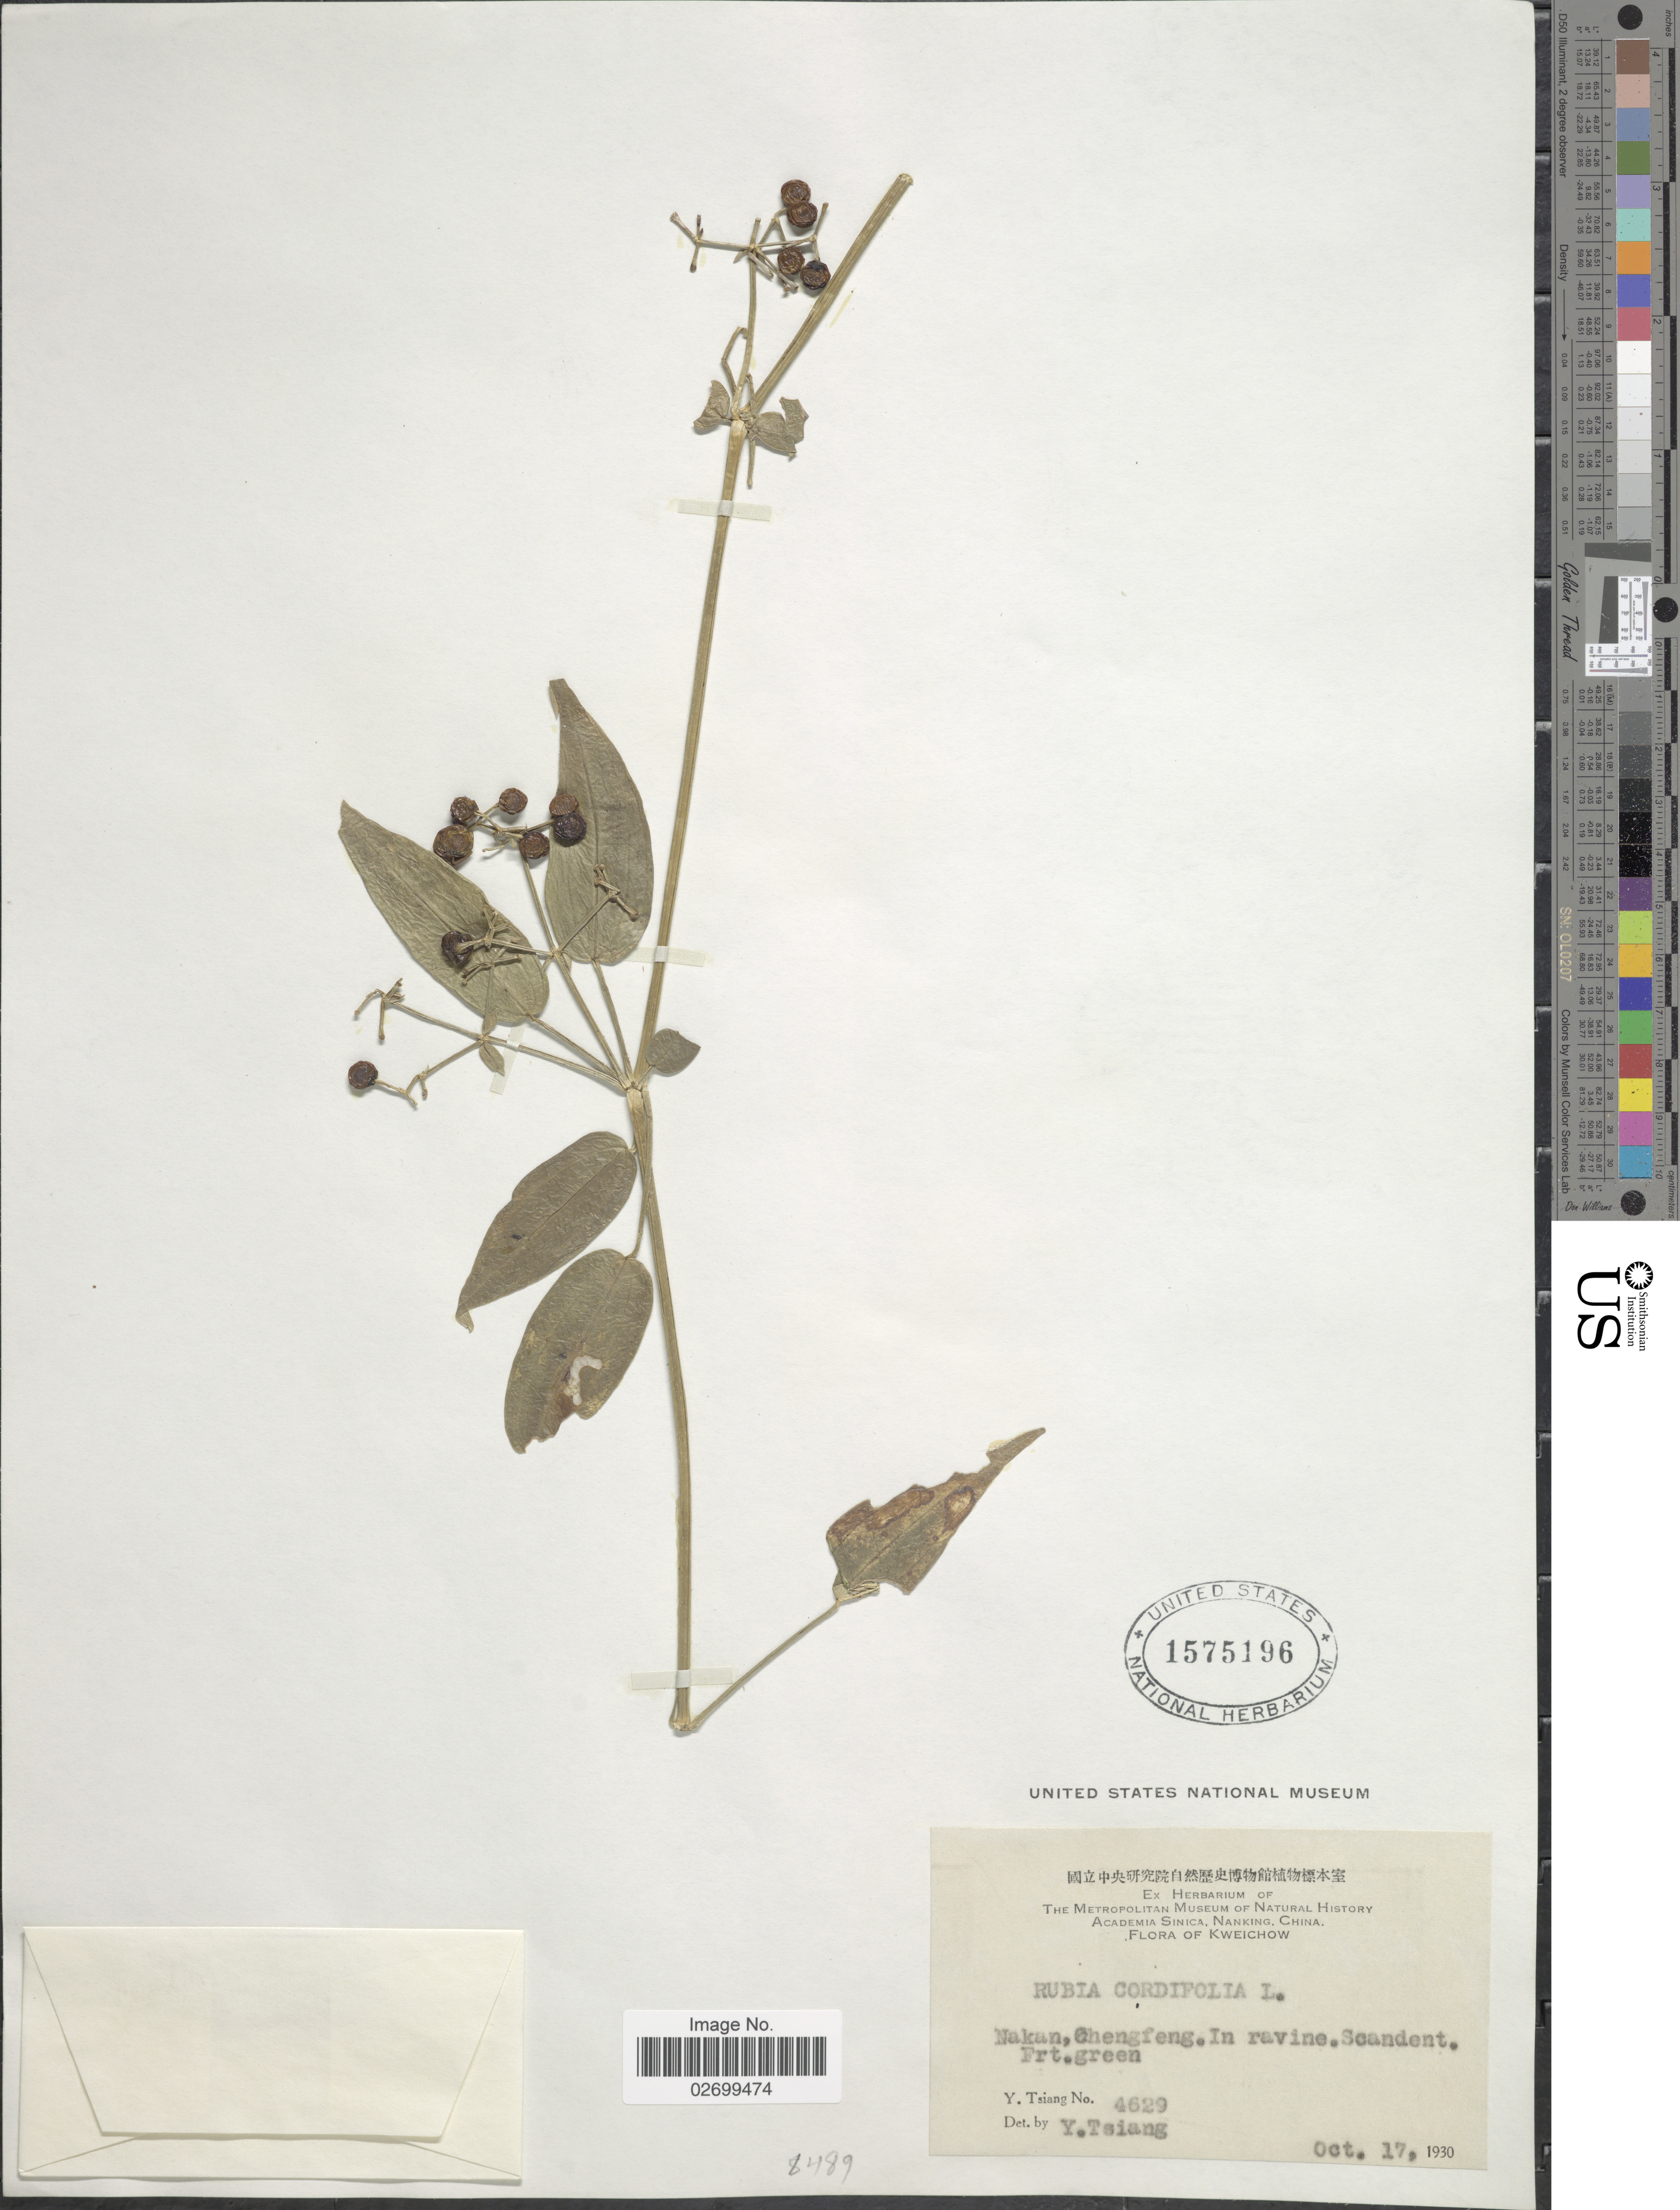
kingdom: Plantae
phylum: Tracheophyta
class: Magnoliopsida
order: Gentianales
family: Rubiaceae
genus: Rubia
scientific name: Rubia cordifolia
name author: L.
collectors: Y. Tsiang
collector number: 4629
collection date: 1930-10-17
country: China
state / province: Guizhou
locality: Kweichow, Nakan, Chengfeng, in ravine.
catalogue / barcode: US 1575196